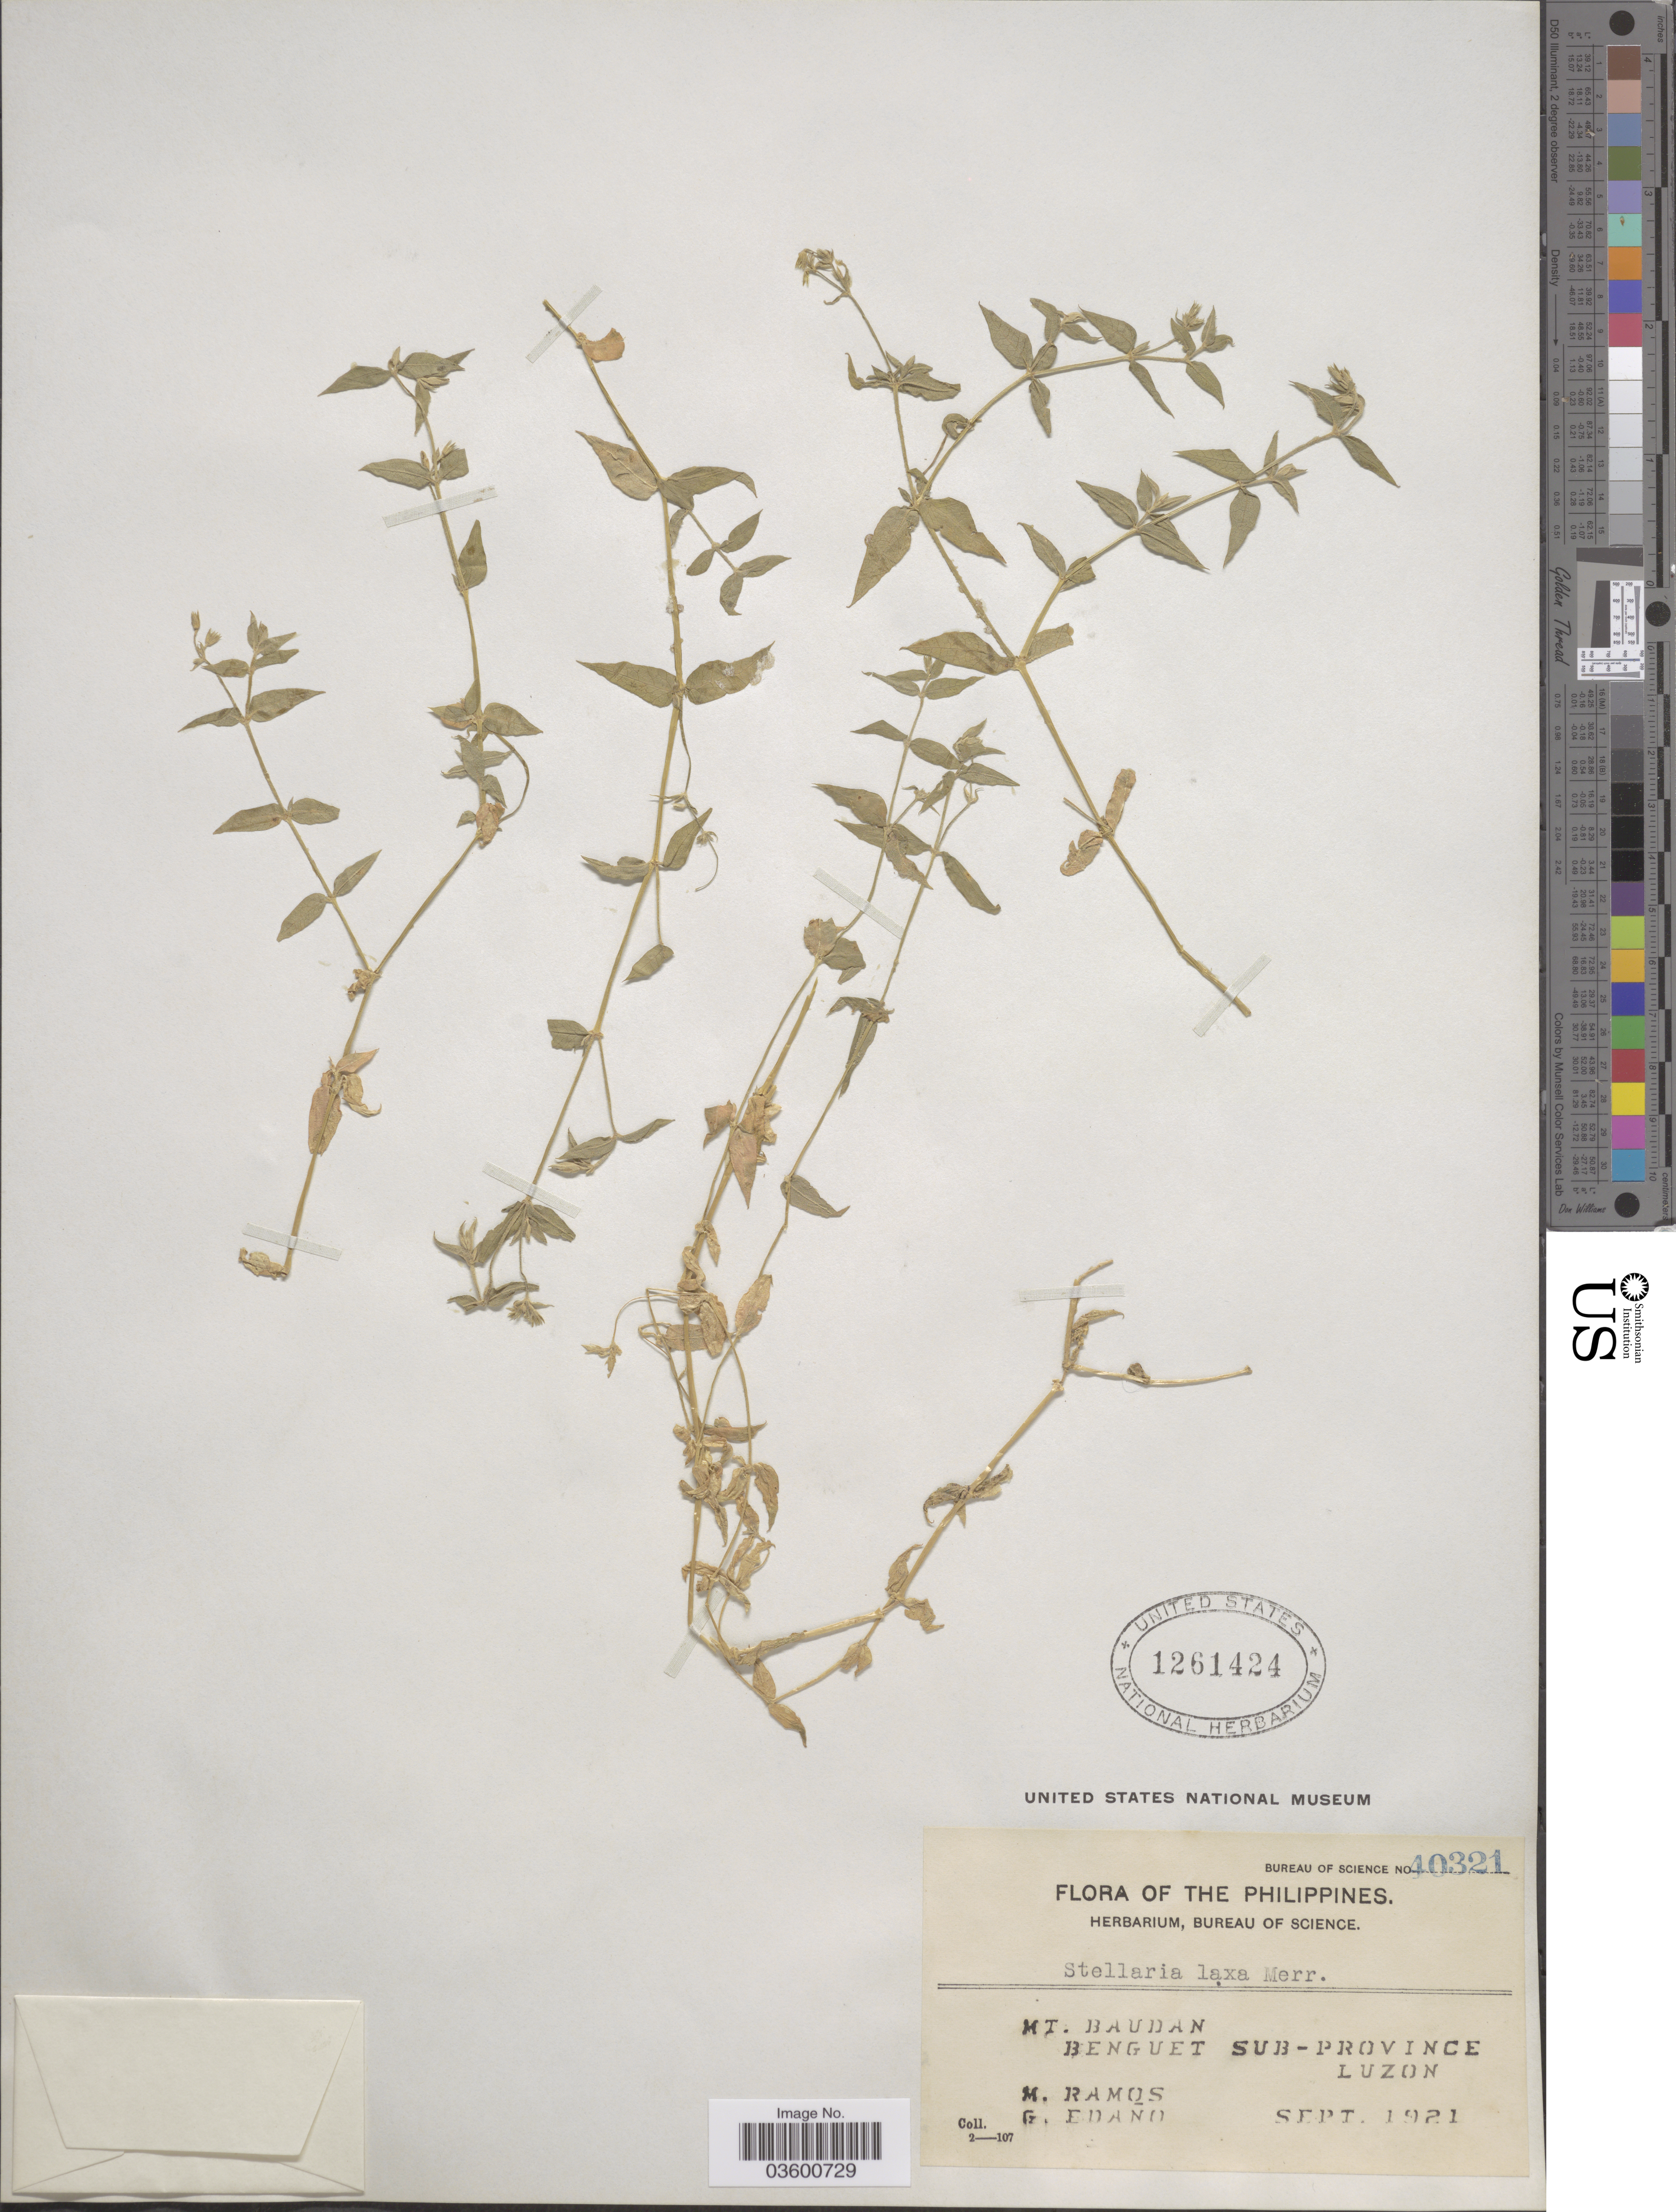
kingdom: Plantae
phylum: Tracheophyta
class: Magnoliopsida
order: Caryophyllales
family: Caryophyllaceae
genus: Alsine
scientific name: Alsine laxa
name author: Jord.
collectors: M. Ramos & G. Edaño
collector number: Bureau of Science 40321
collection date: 1921-09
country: Philippines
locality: Mt. Baudan. Benguet Sub-province Luzon.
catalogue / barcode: US 1261424